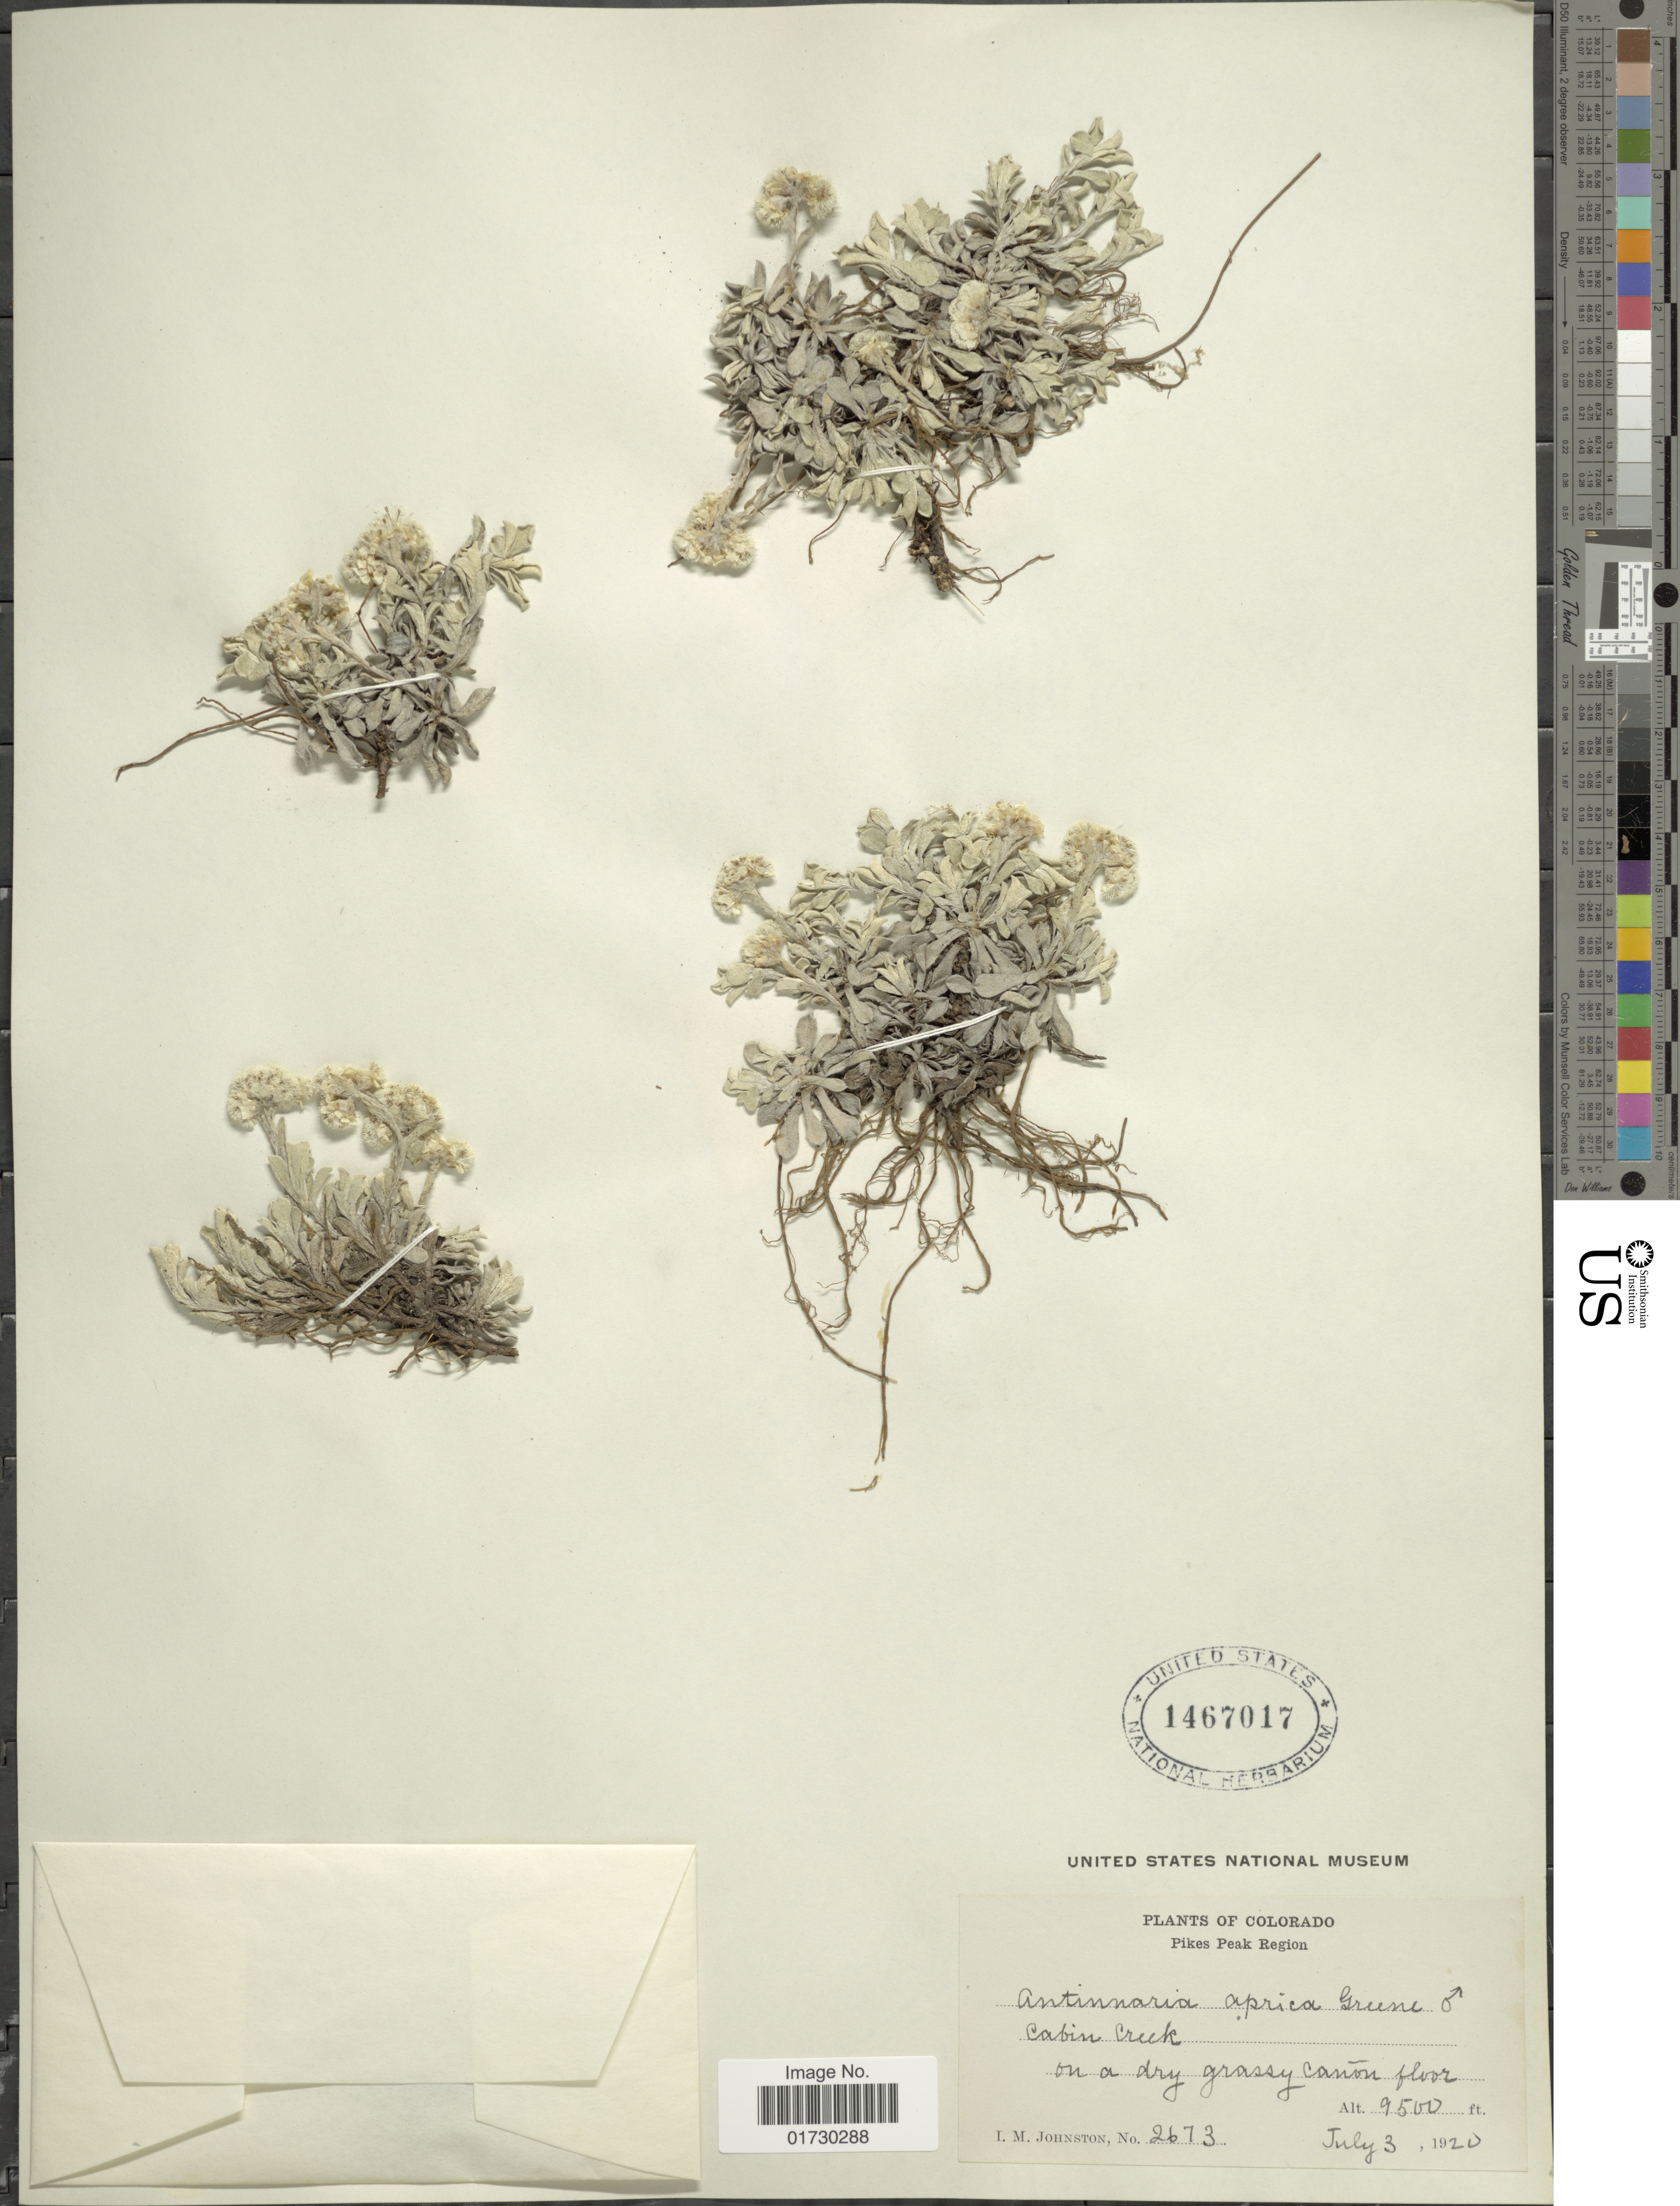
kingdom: Plantae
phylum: Tracheophyta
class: Magnoliopsida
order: Asterales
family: Asteraceae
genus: Antennaria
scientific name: Antennaria aprica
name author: Greene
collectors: I.M. Johnston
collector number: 2673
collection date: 1920-07-03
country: United States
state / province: Colorado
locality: Pikes Peak Region, Cabin Creek, on dry grassy canon floor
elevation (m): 2896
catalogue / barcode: US 1467017